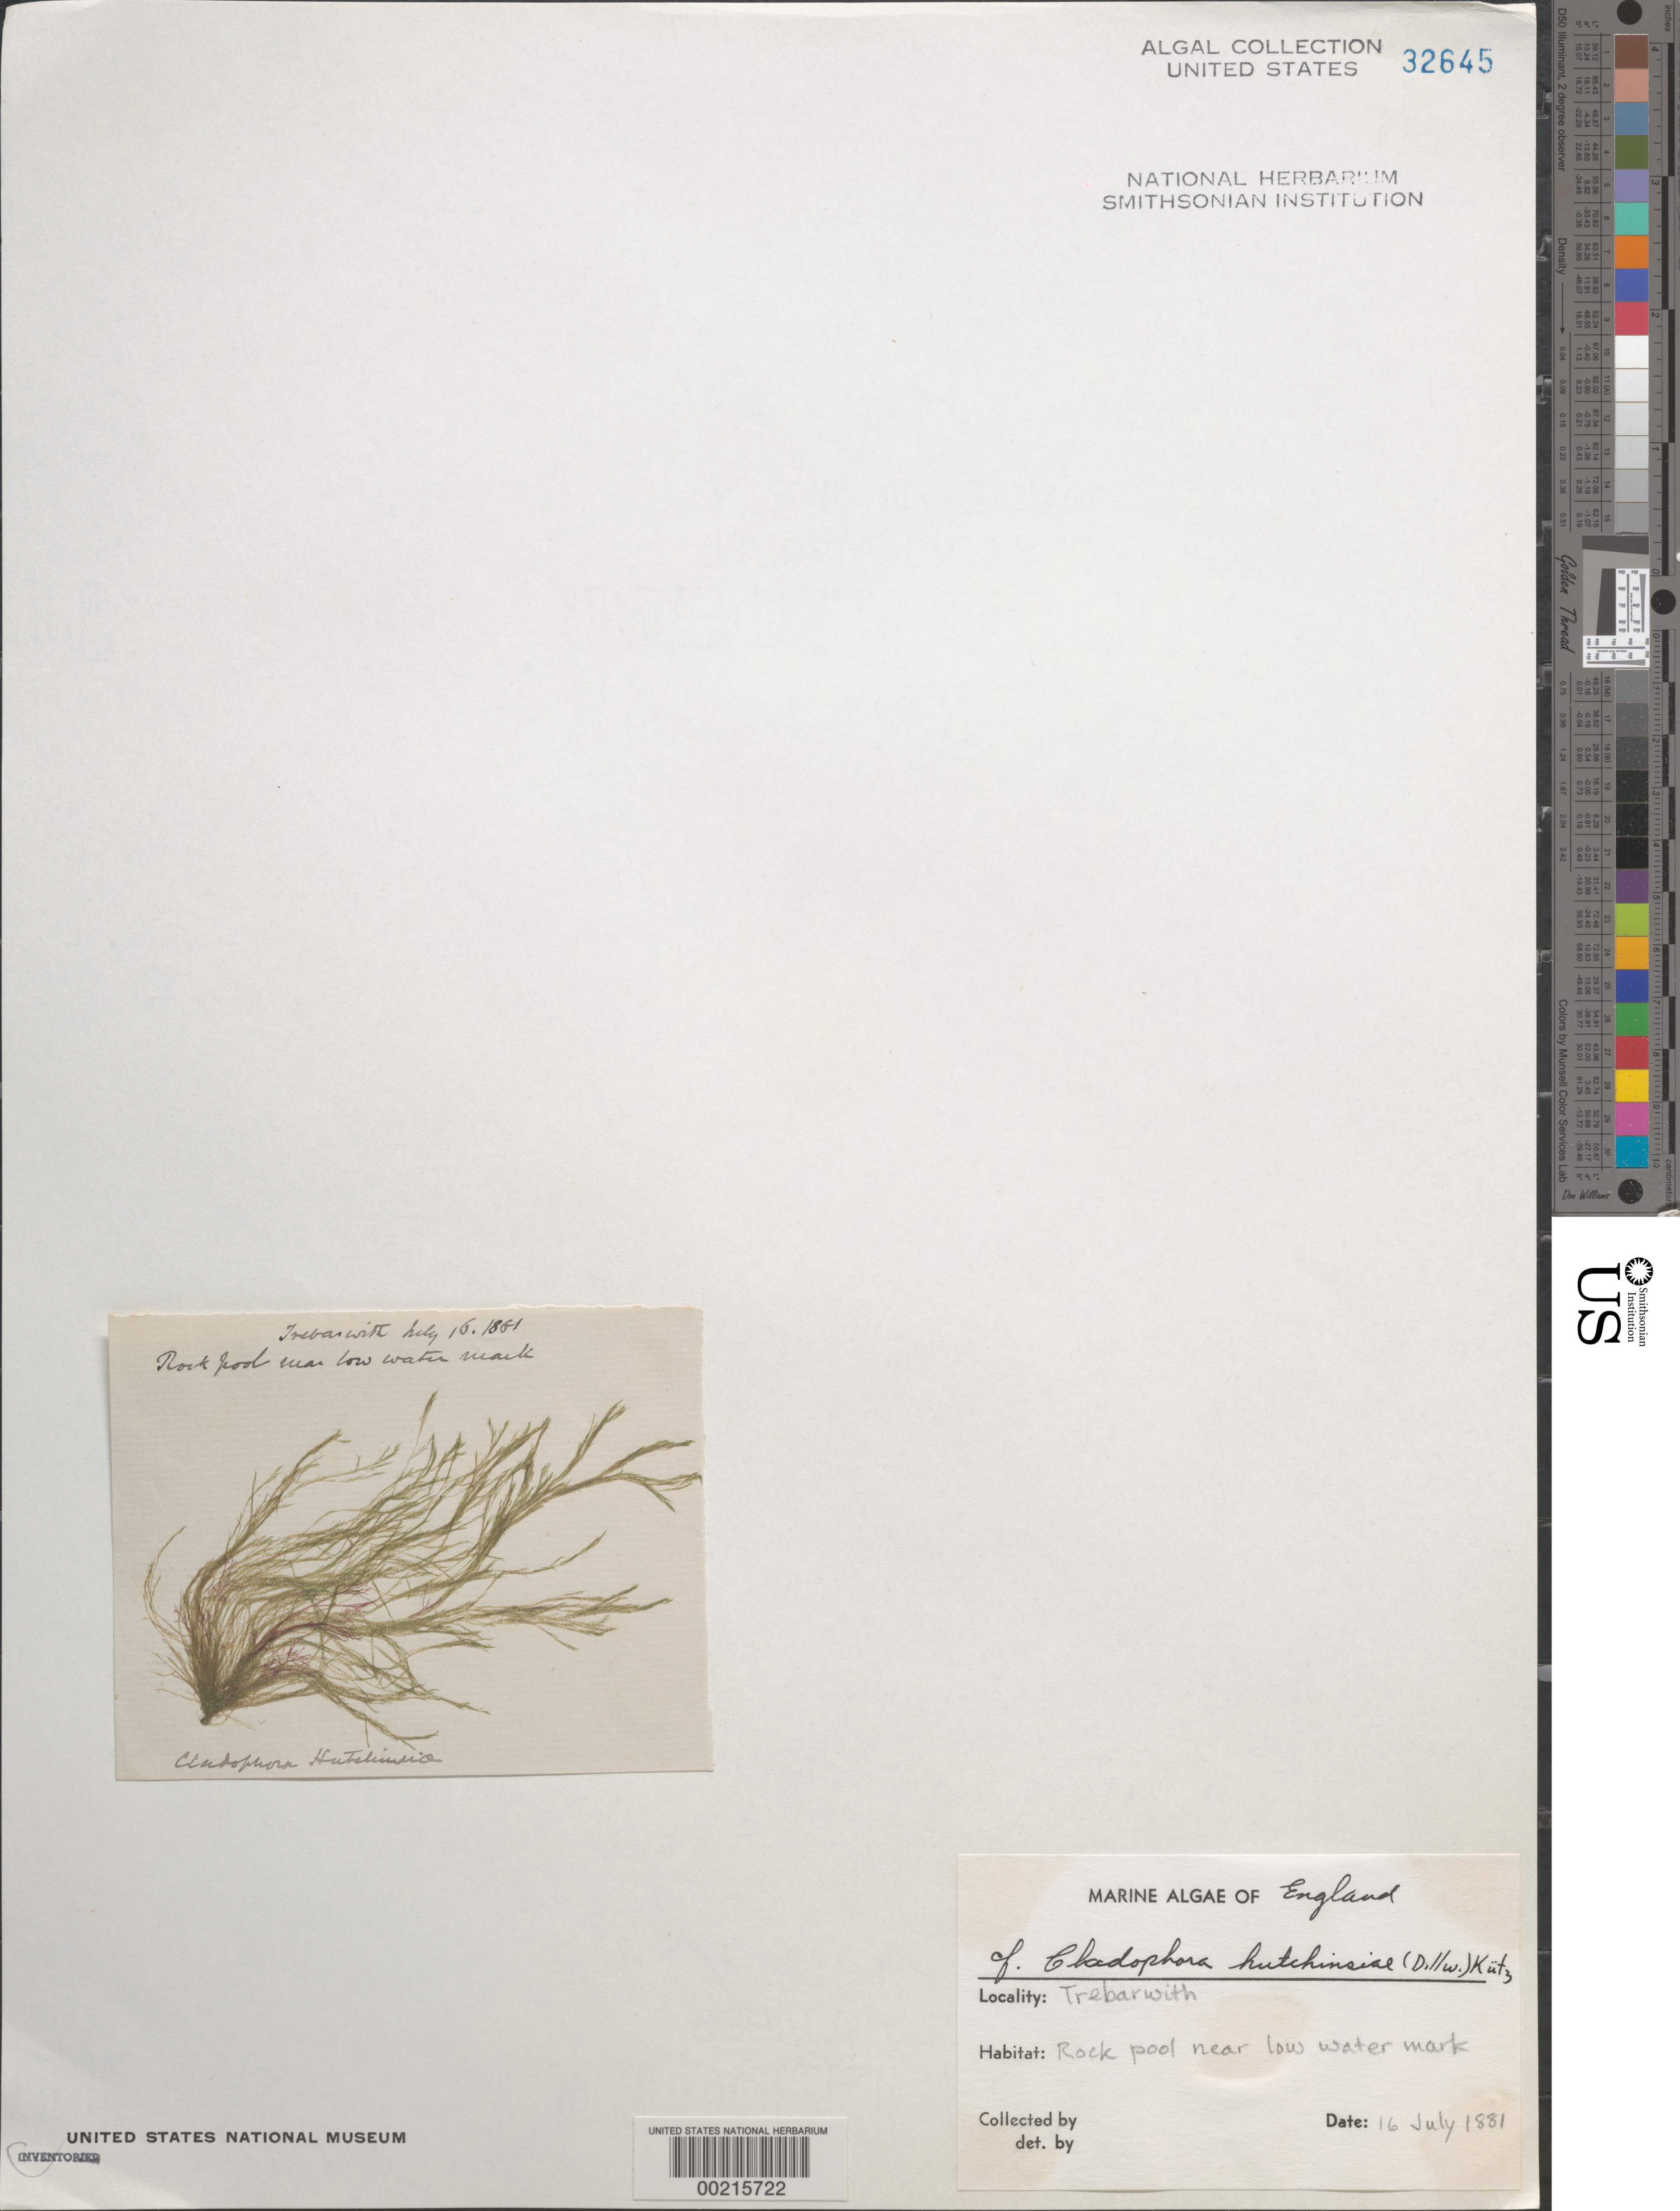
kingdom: Plantae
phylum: Chlorophyta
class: Ulvophyceae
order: Cladophorales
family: Cladophoraceae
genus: Cladophora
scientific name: Cladophora hutchinsiae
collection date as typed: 16 Jul 1881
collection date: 1881-07-16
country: United Kingdom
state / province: England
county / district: Cornwall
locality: Trebarwith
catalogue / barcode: US 32645